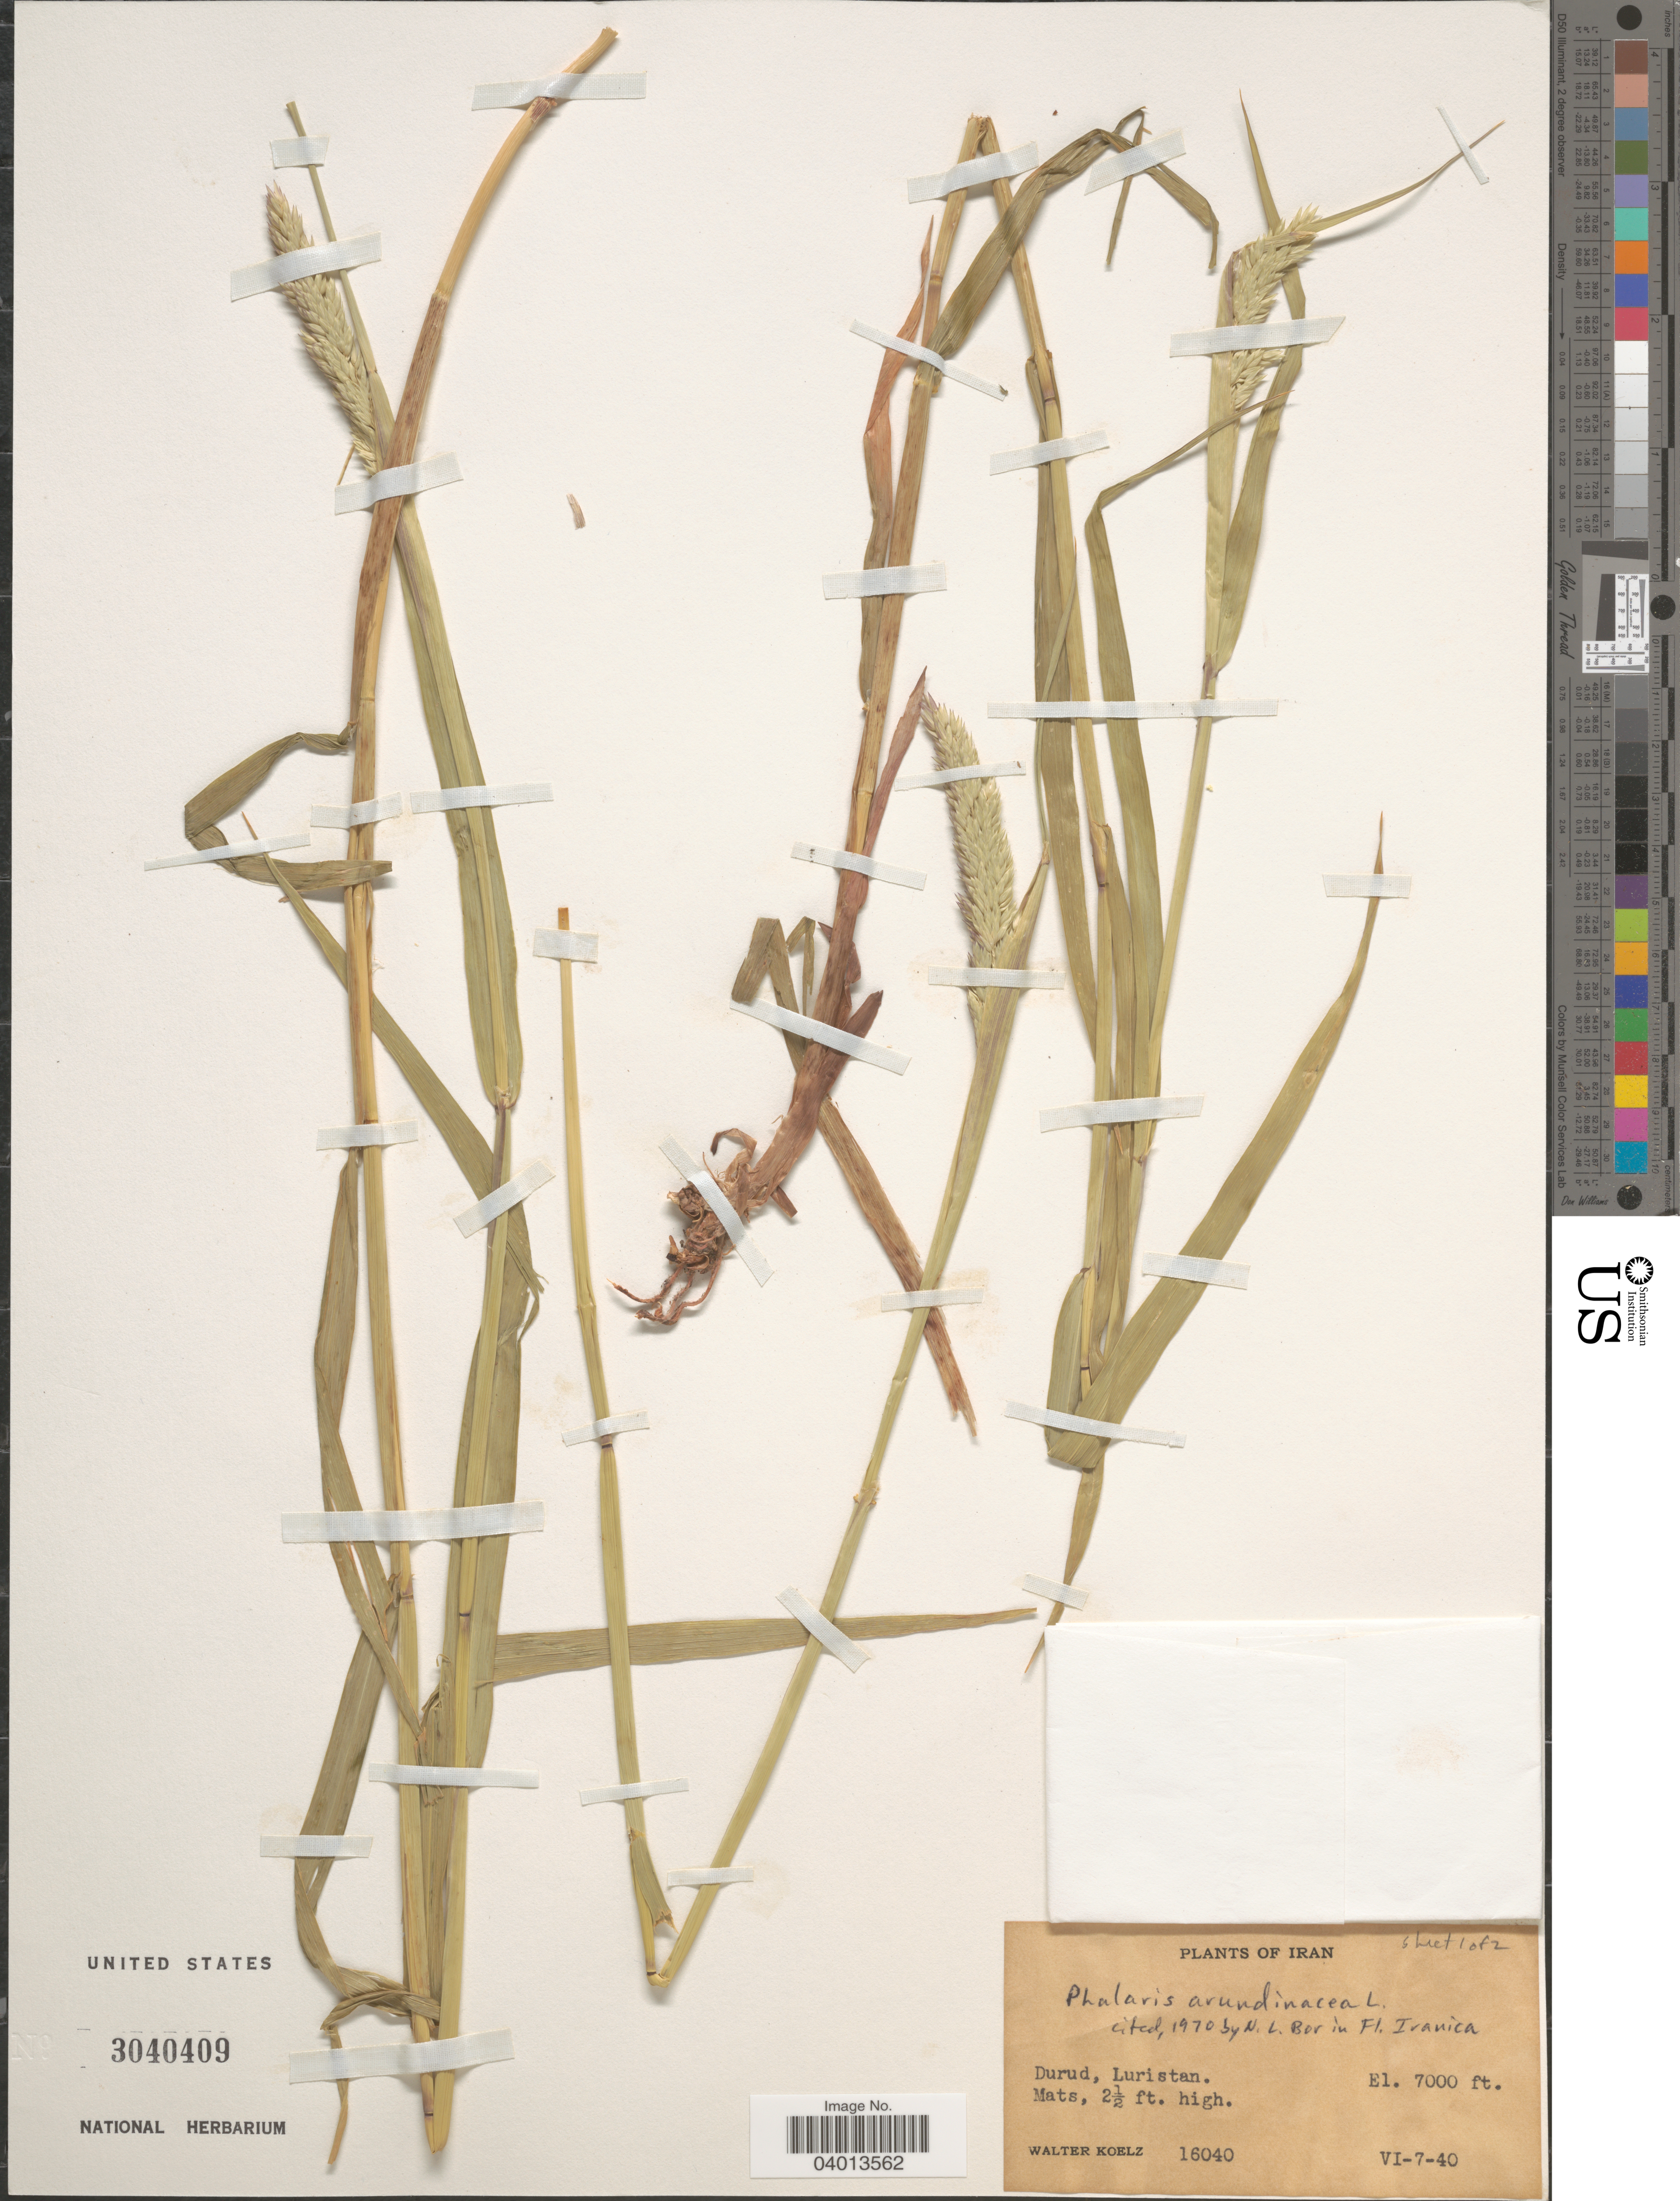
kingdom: Plantae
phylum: Tracheophyta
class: Liliopsida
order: Poales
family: Poaceae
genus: Phalaris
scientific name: Phalaris arundinacea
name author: L.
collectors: W. N. Koelz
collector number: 16040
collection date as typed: Transcribed d/m/y: 7/6/40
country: Iran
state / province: Lorestan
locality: Durud, Luristan.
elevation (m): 2134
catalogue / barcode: US 3040409